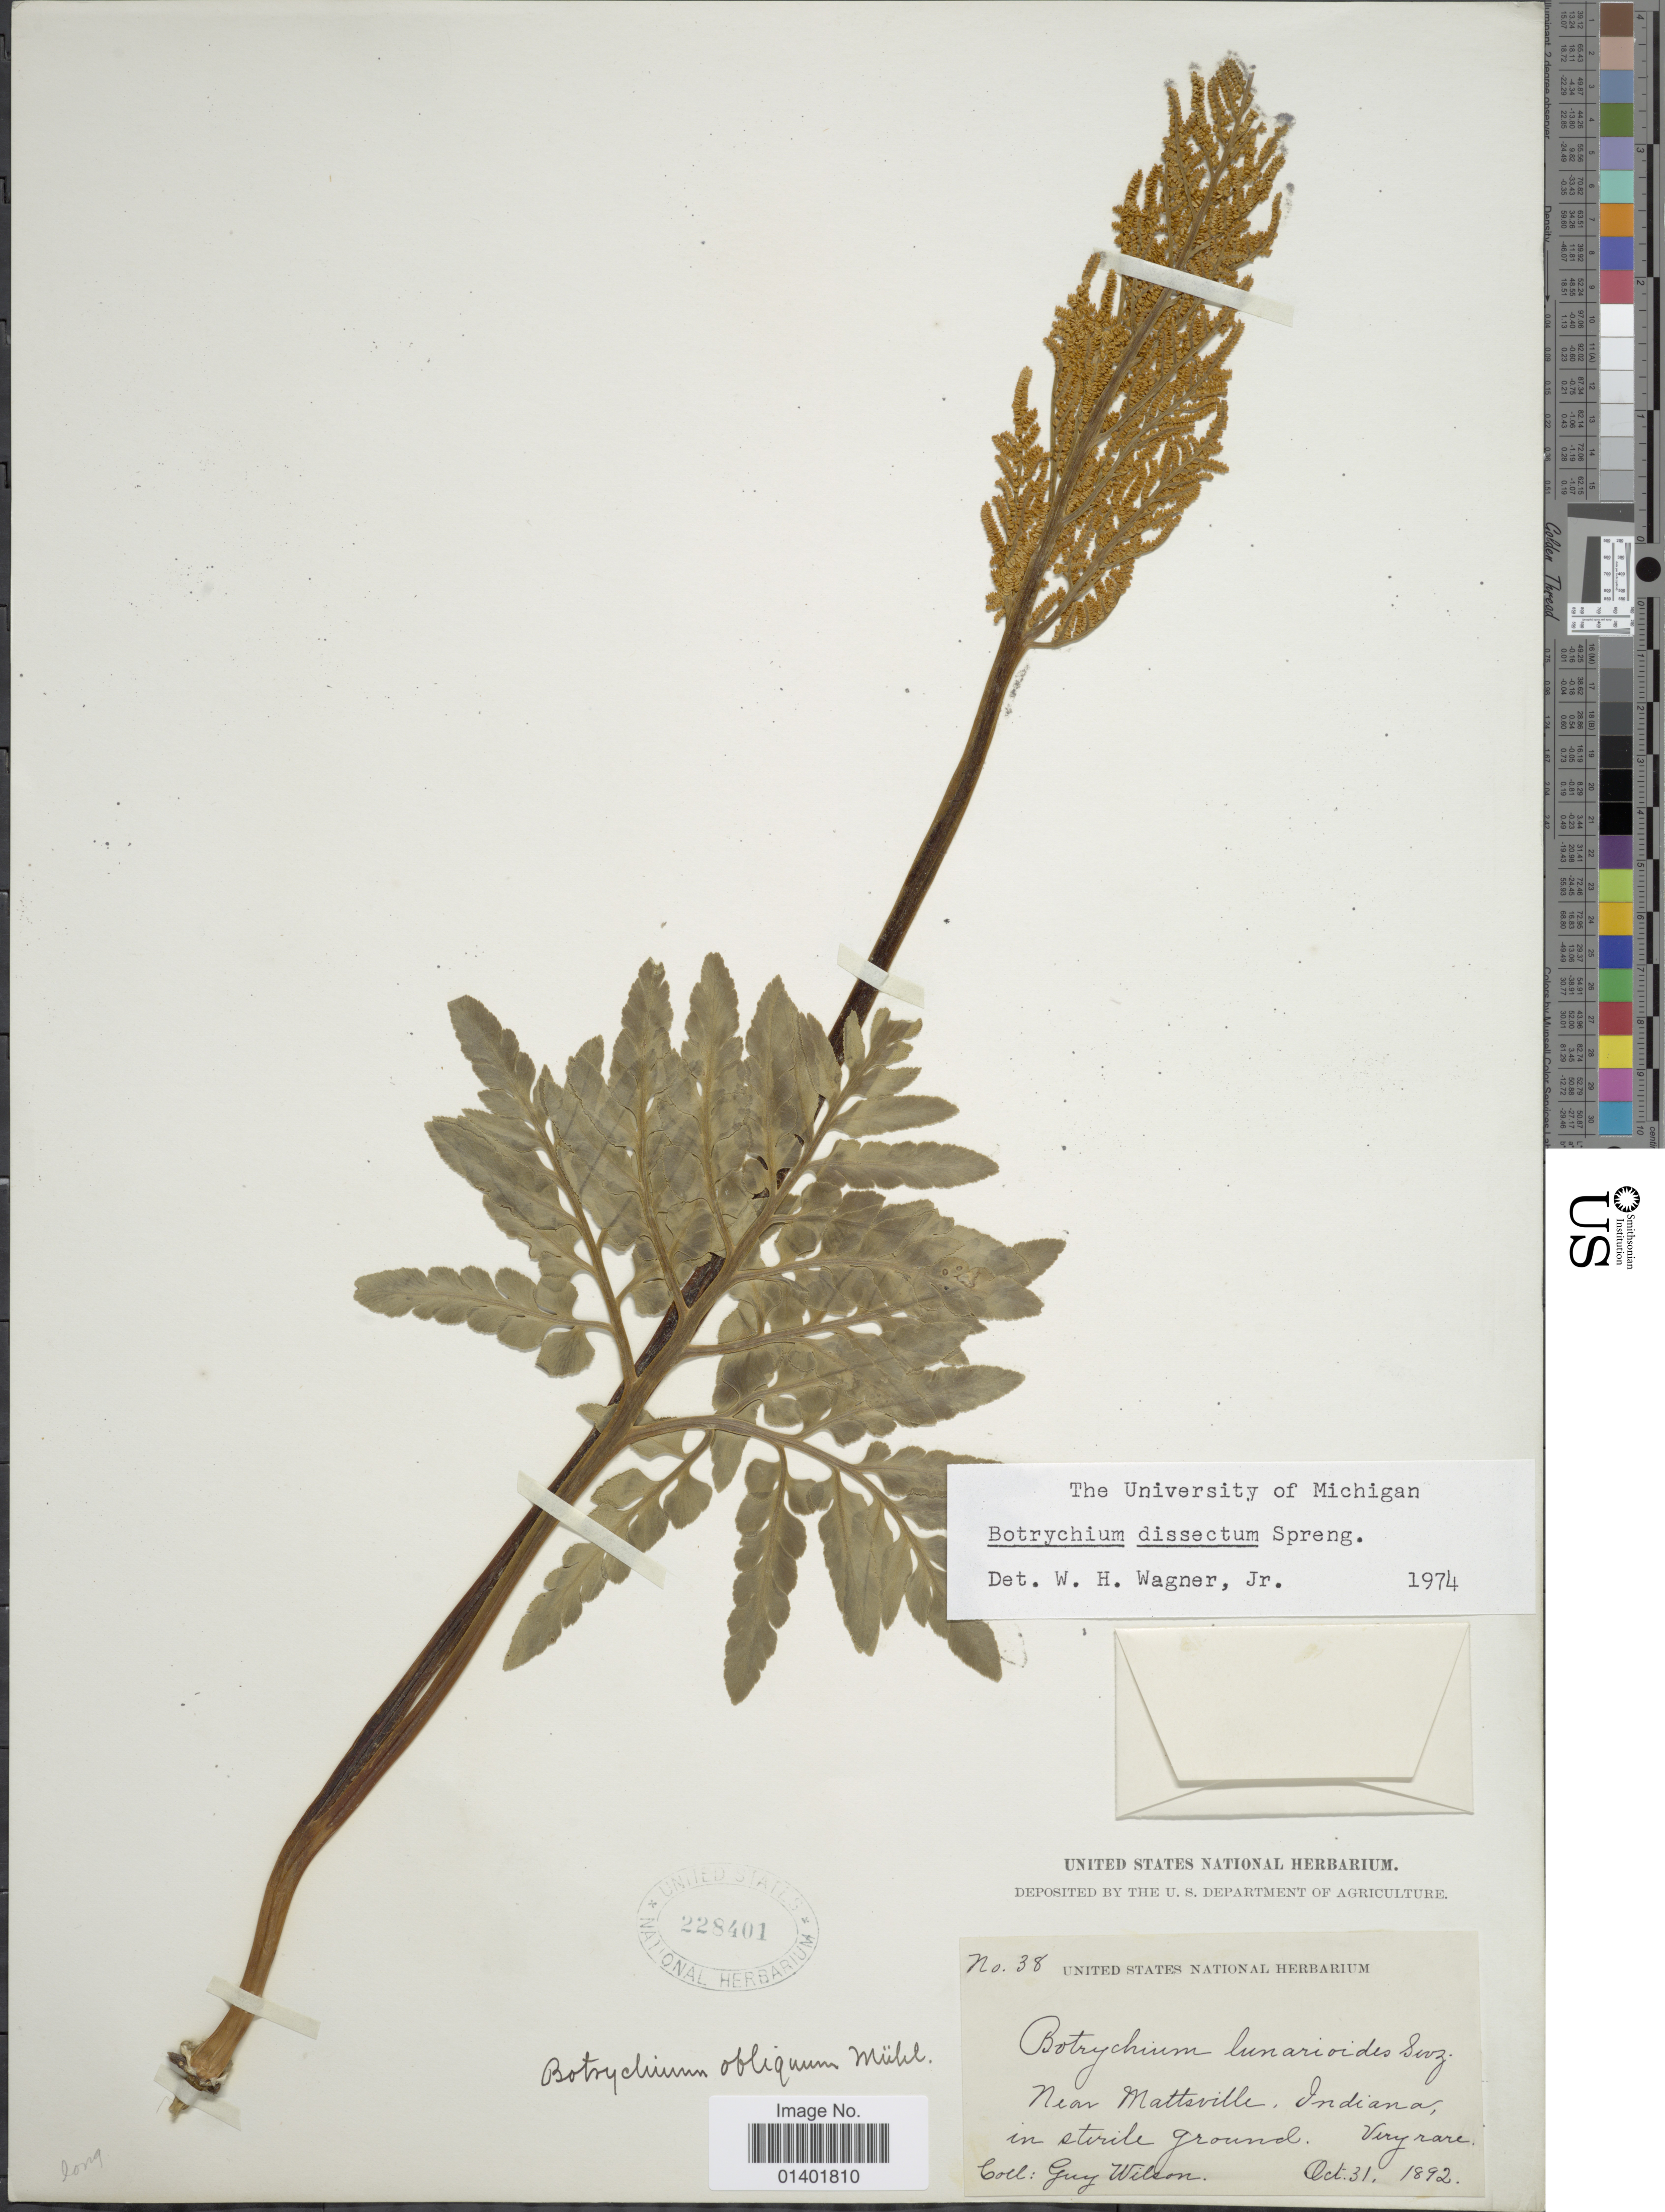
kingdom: Plantae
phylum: Tracheophyta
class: Polypodiopsida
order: Ophioglossales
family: Ophioglossaceae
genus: Botrychium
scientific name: Botrychium dissectum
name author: Spreng.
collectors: G. Wilson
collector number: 38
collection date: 1892-10-31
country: United States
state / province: Indiana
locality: Near mattsville, indiana in strike ground.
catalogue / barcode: US 228401